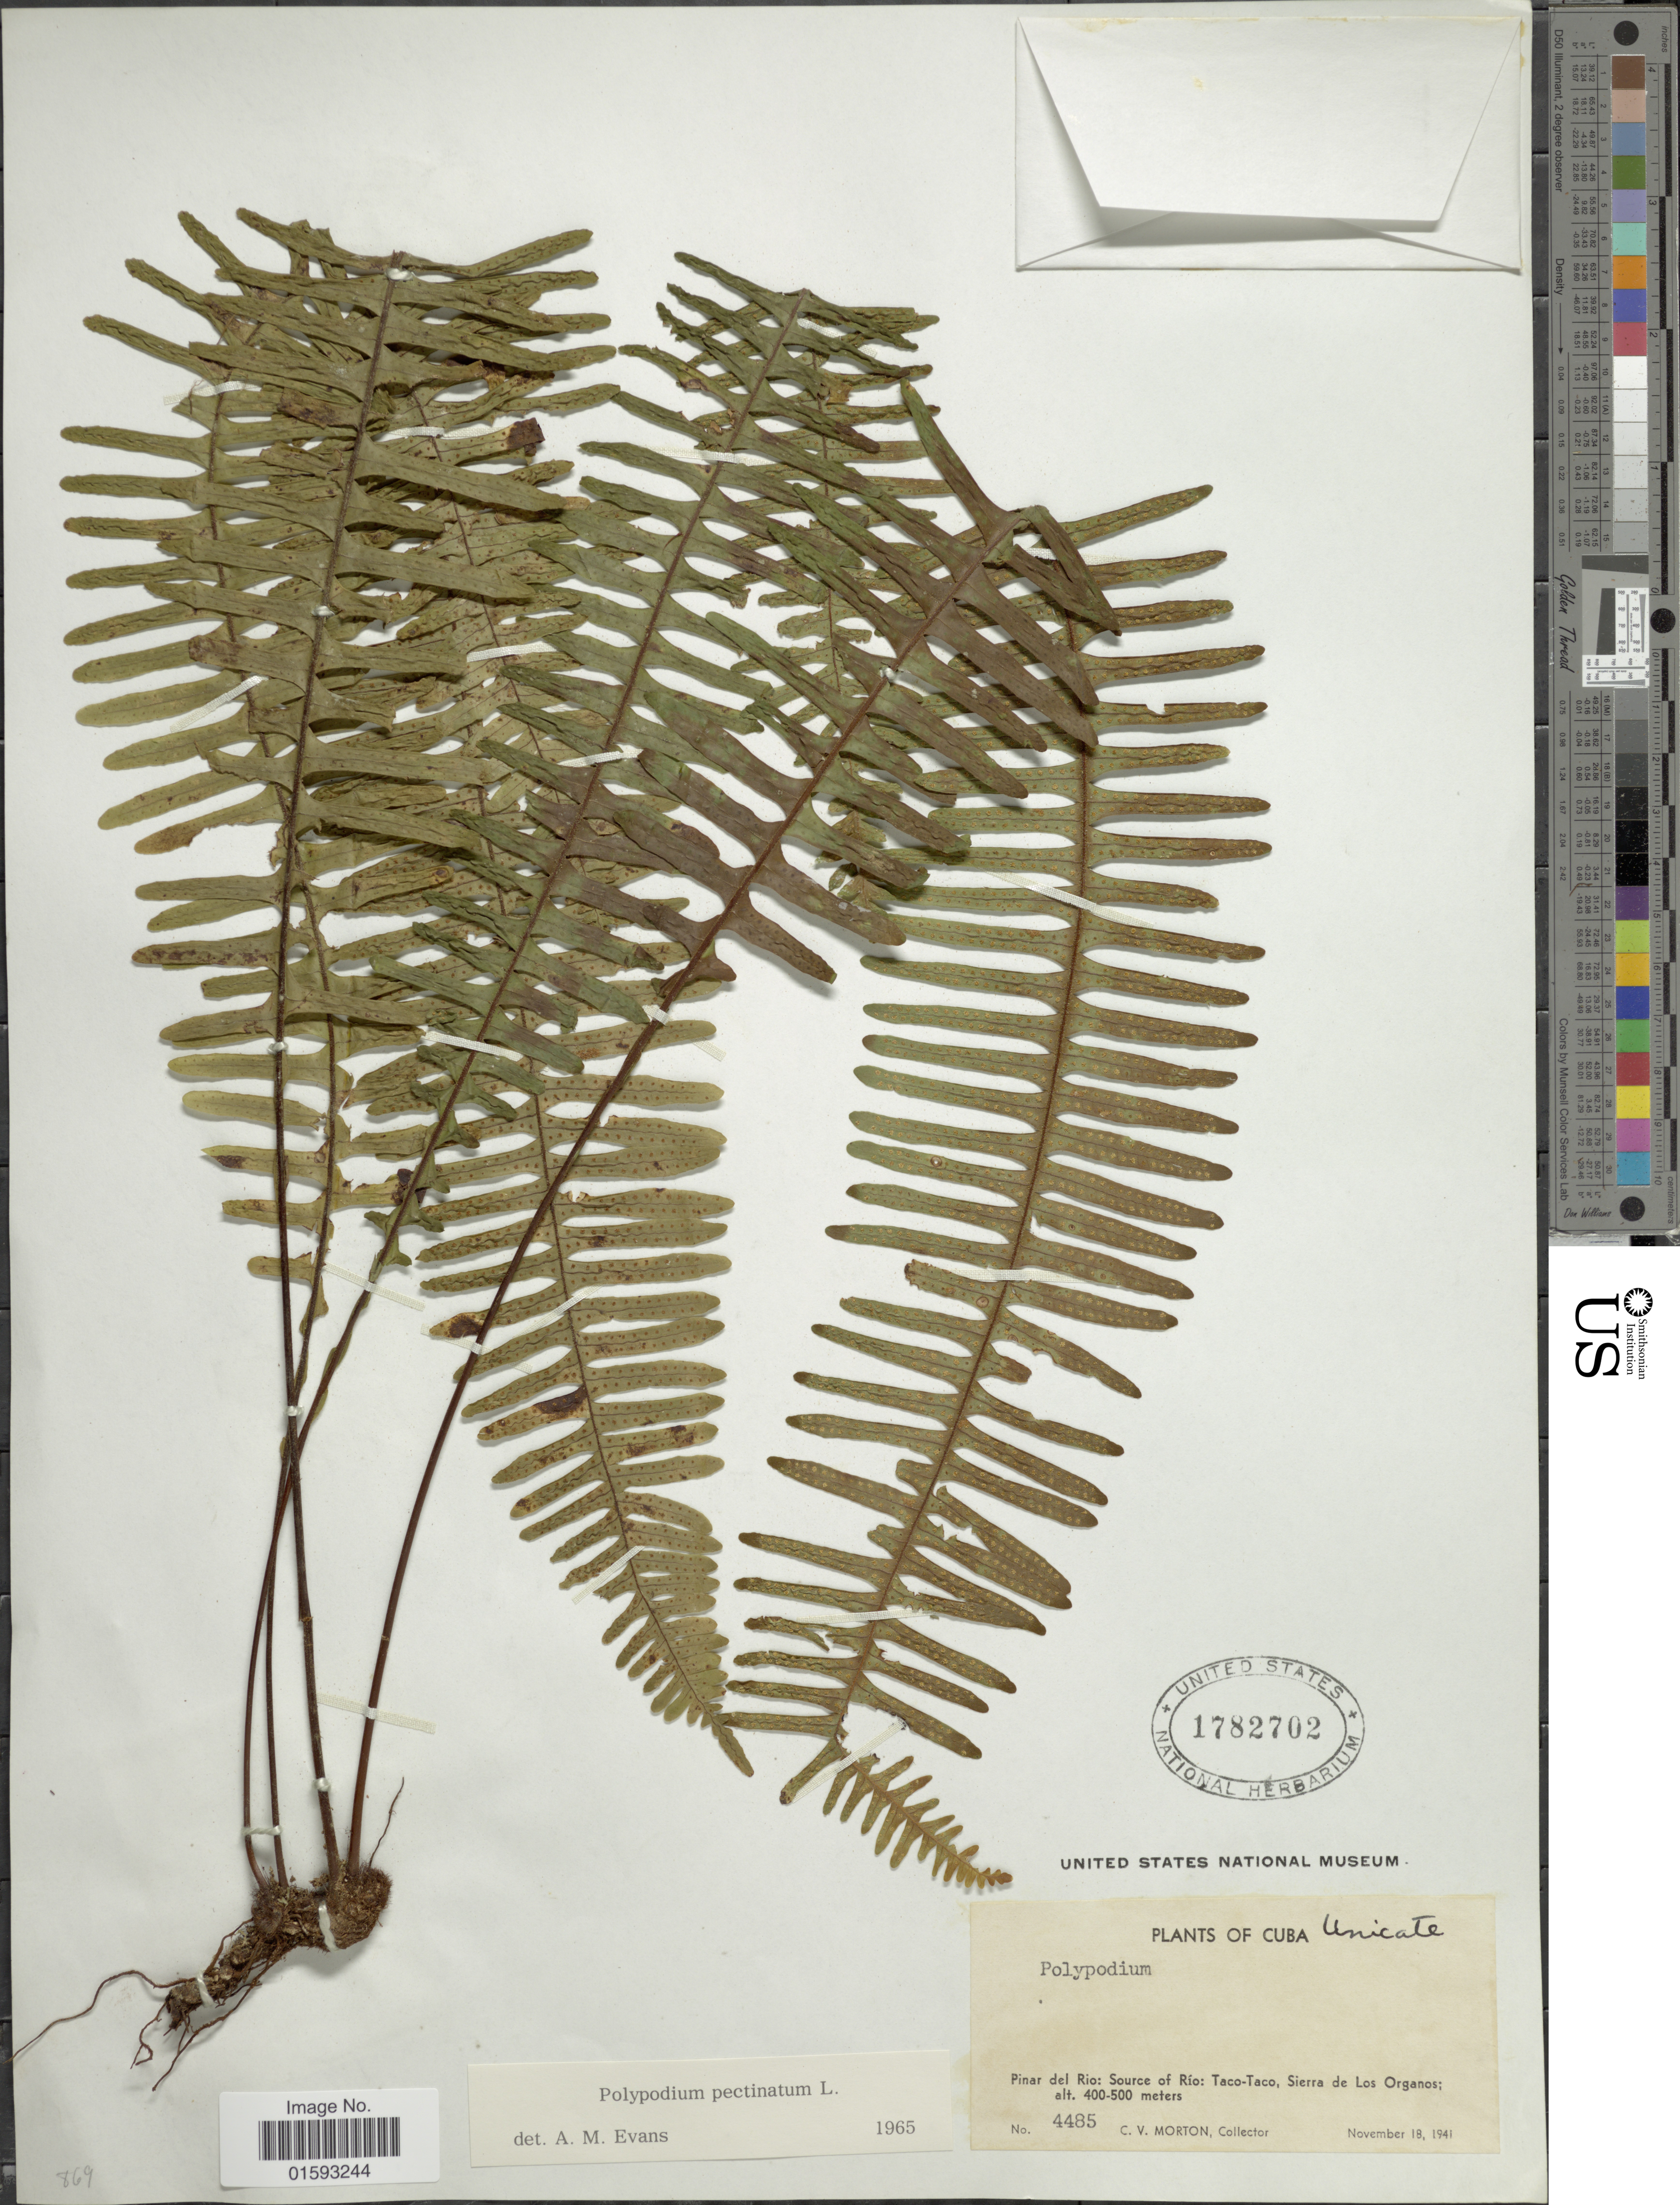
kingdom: Plantae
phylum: Tracheophyta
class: Polypodiopsida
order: Polypodiales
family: Polypodiaceae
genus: Pecluma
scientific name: Pecluma pectinata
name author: (L.) M.G. Price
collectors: C. V. Morton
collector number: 4485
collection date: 1941-11-18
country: Cuba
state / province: Pinar del Río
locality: Source of Rio: Taco Taco, Sierra de Los Organos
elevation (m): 400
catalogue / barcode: US 1782702